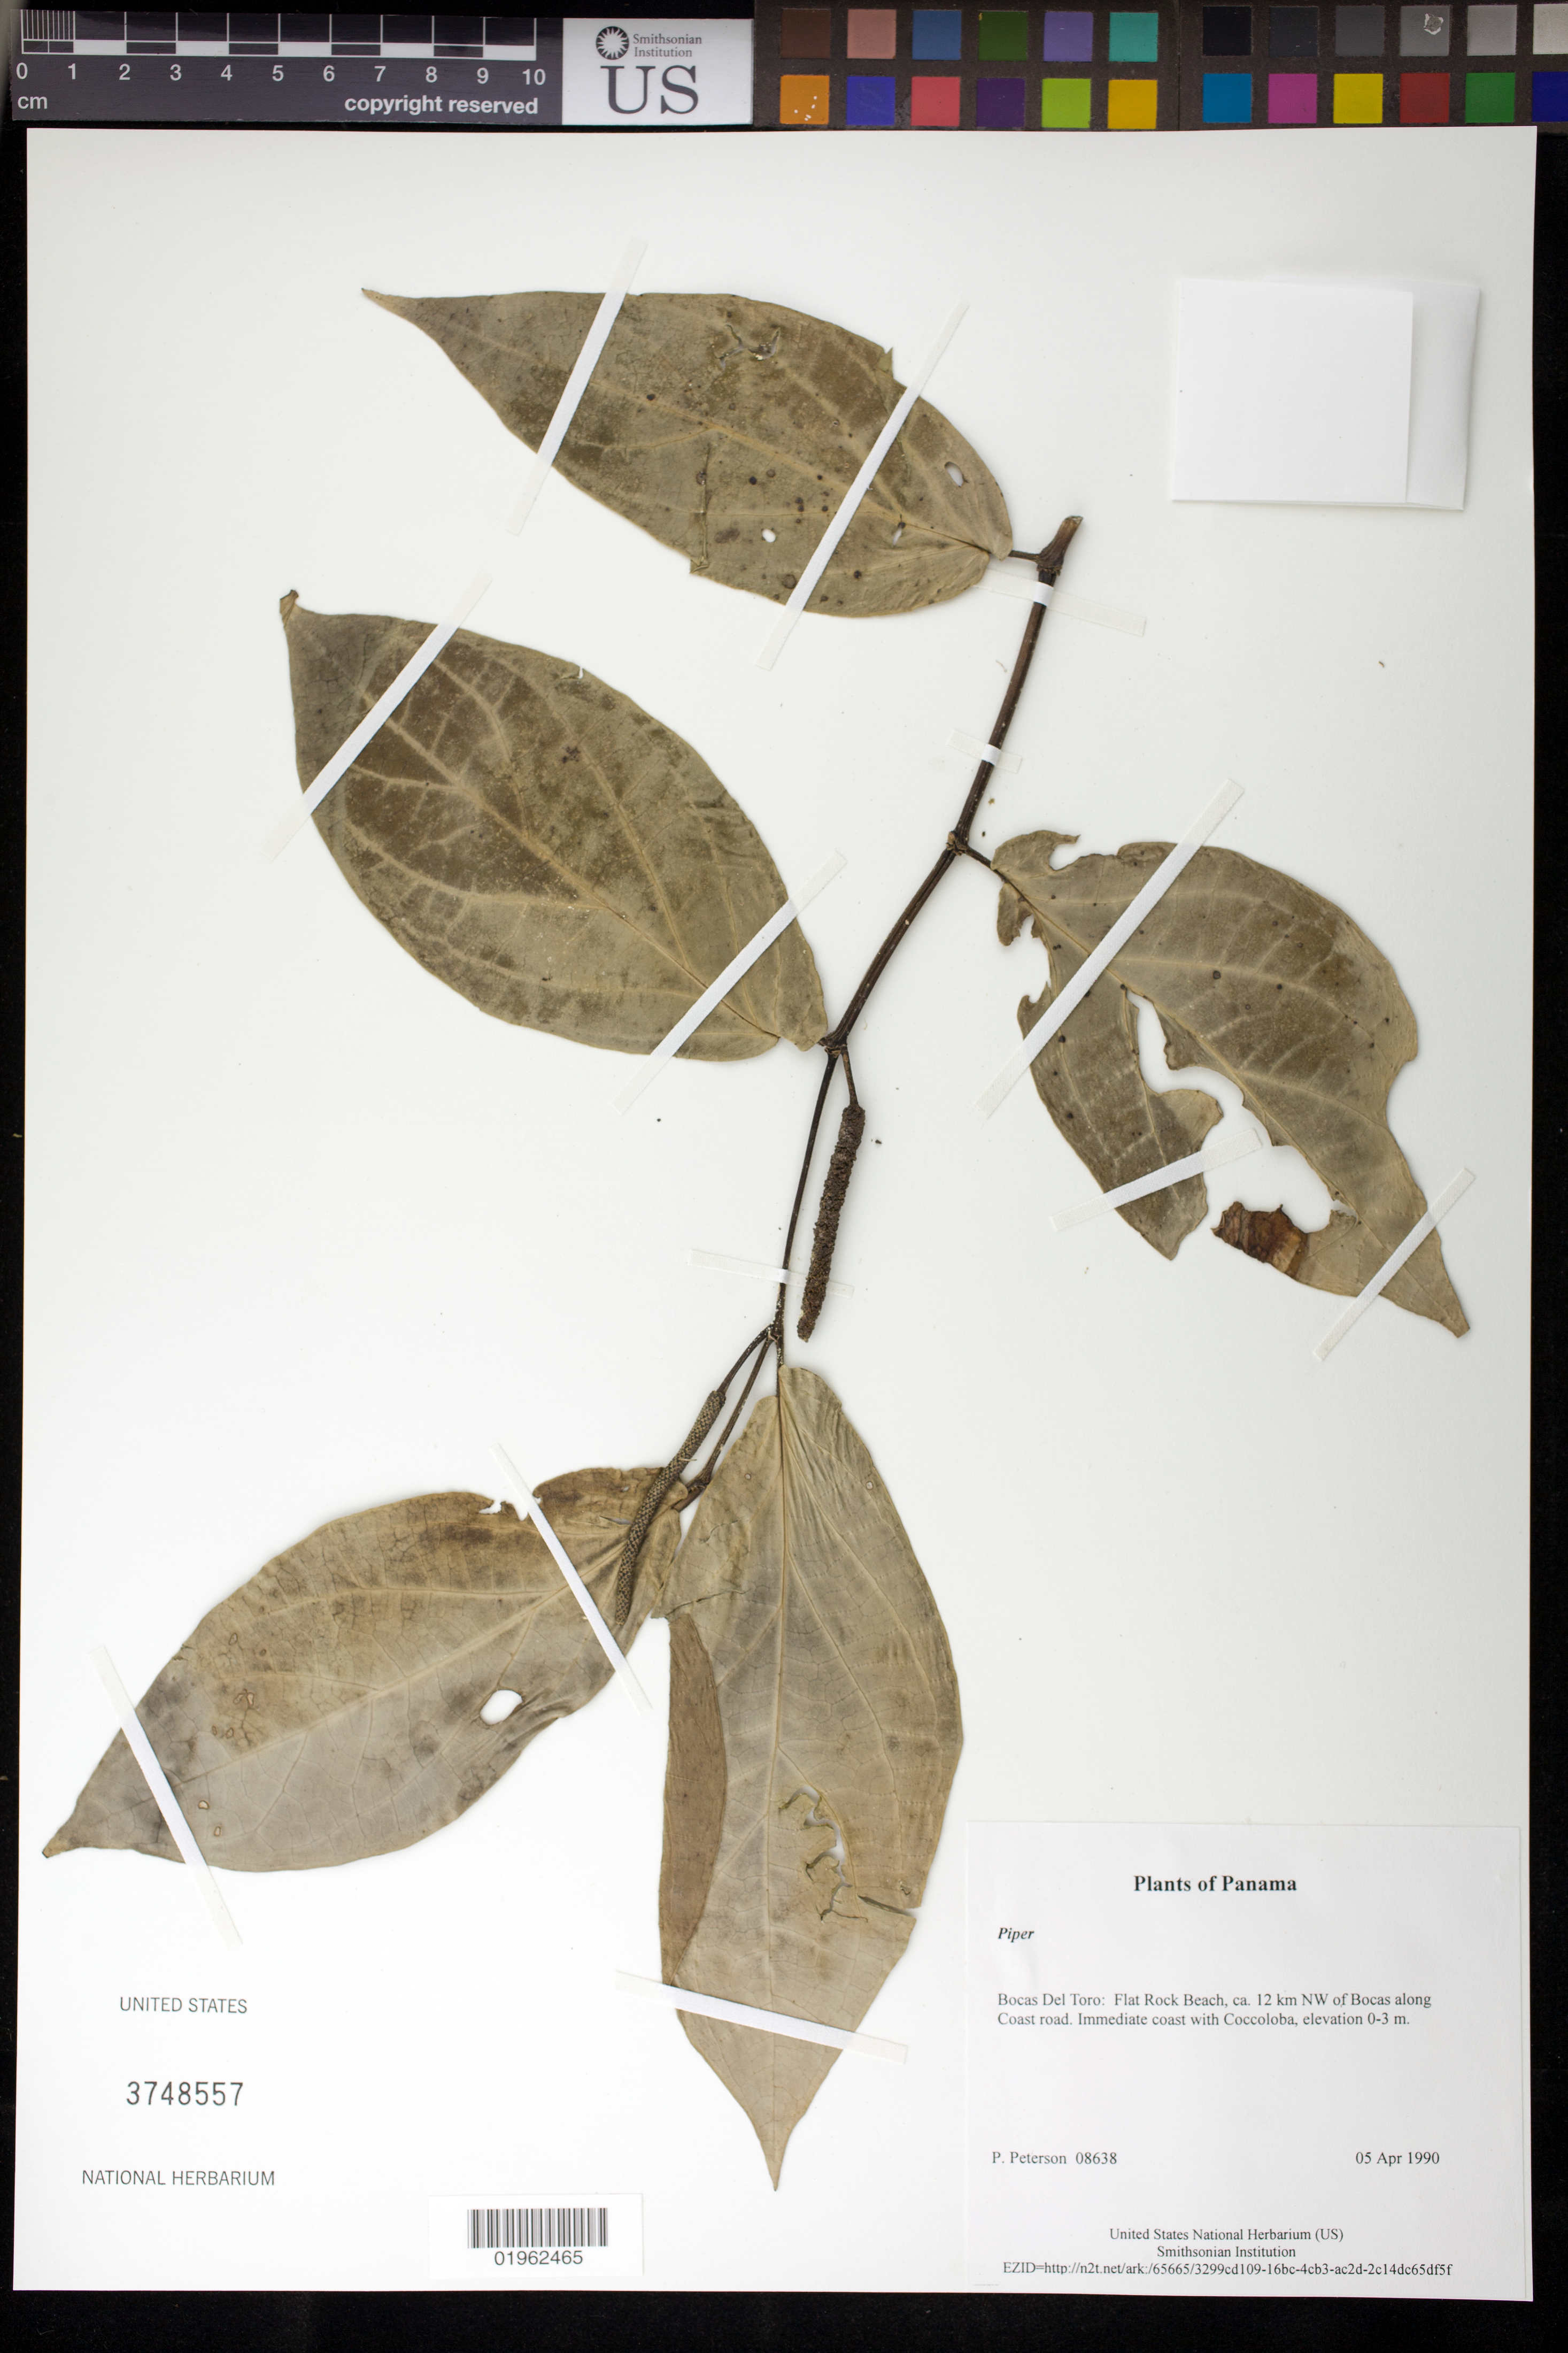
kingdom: Plantae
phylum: Tracheophyta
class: Magnoliopsida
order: Piperales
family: Piperaceae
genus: Piper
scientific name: Piper sp.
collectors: P. M. Peterson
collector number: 08638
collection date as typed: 05 Apr 1990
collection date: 1990-04-05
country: Panama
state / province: Bocas del Toro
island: Colón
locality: Flat Rock Beach, ca. 12 km NW of Bocas along Coast road.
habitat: Immediate coast with Coccoloba, elevation 0-3 m.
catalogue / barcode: US 3748557